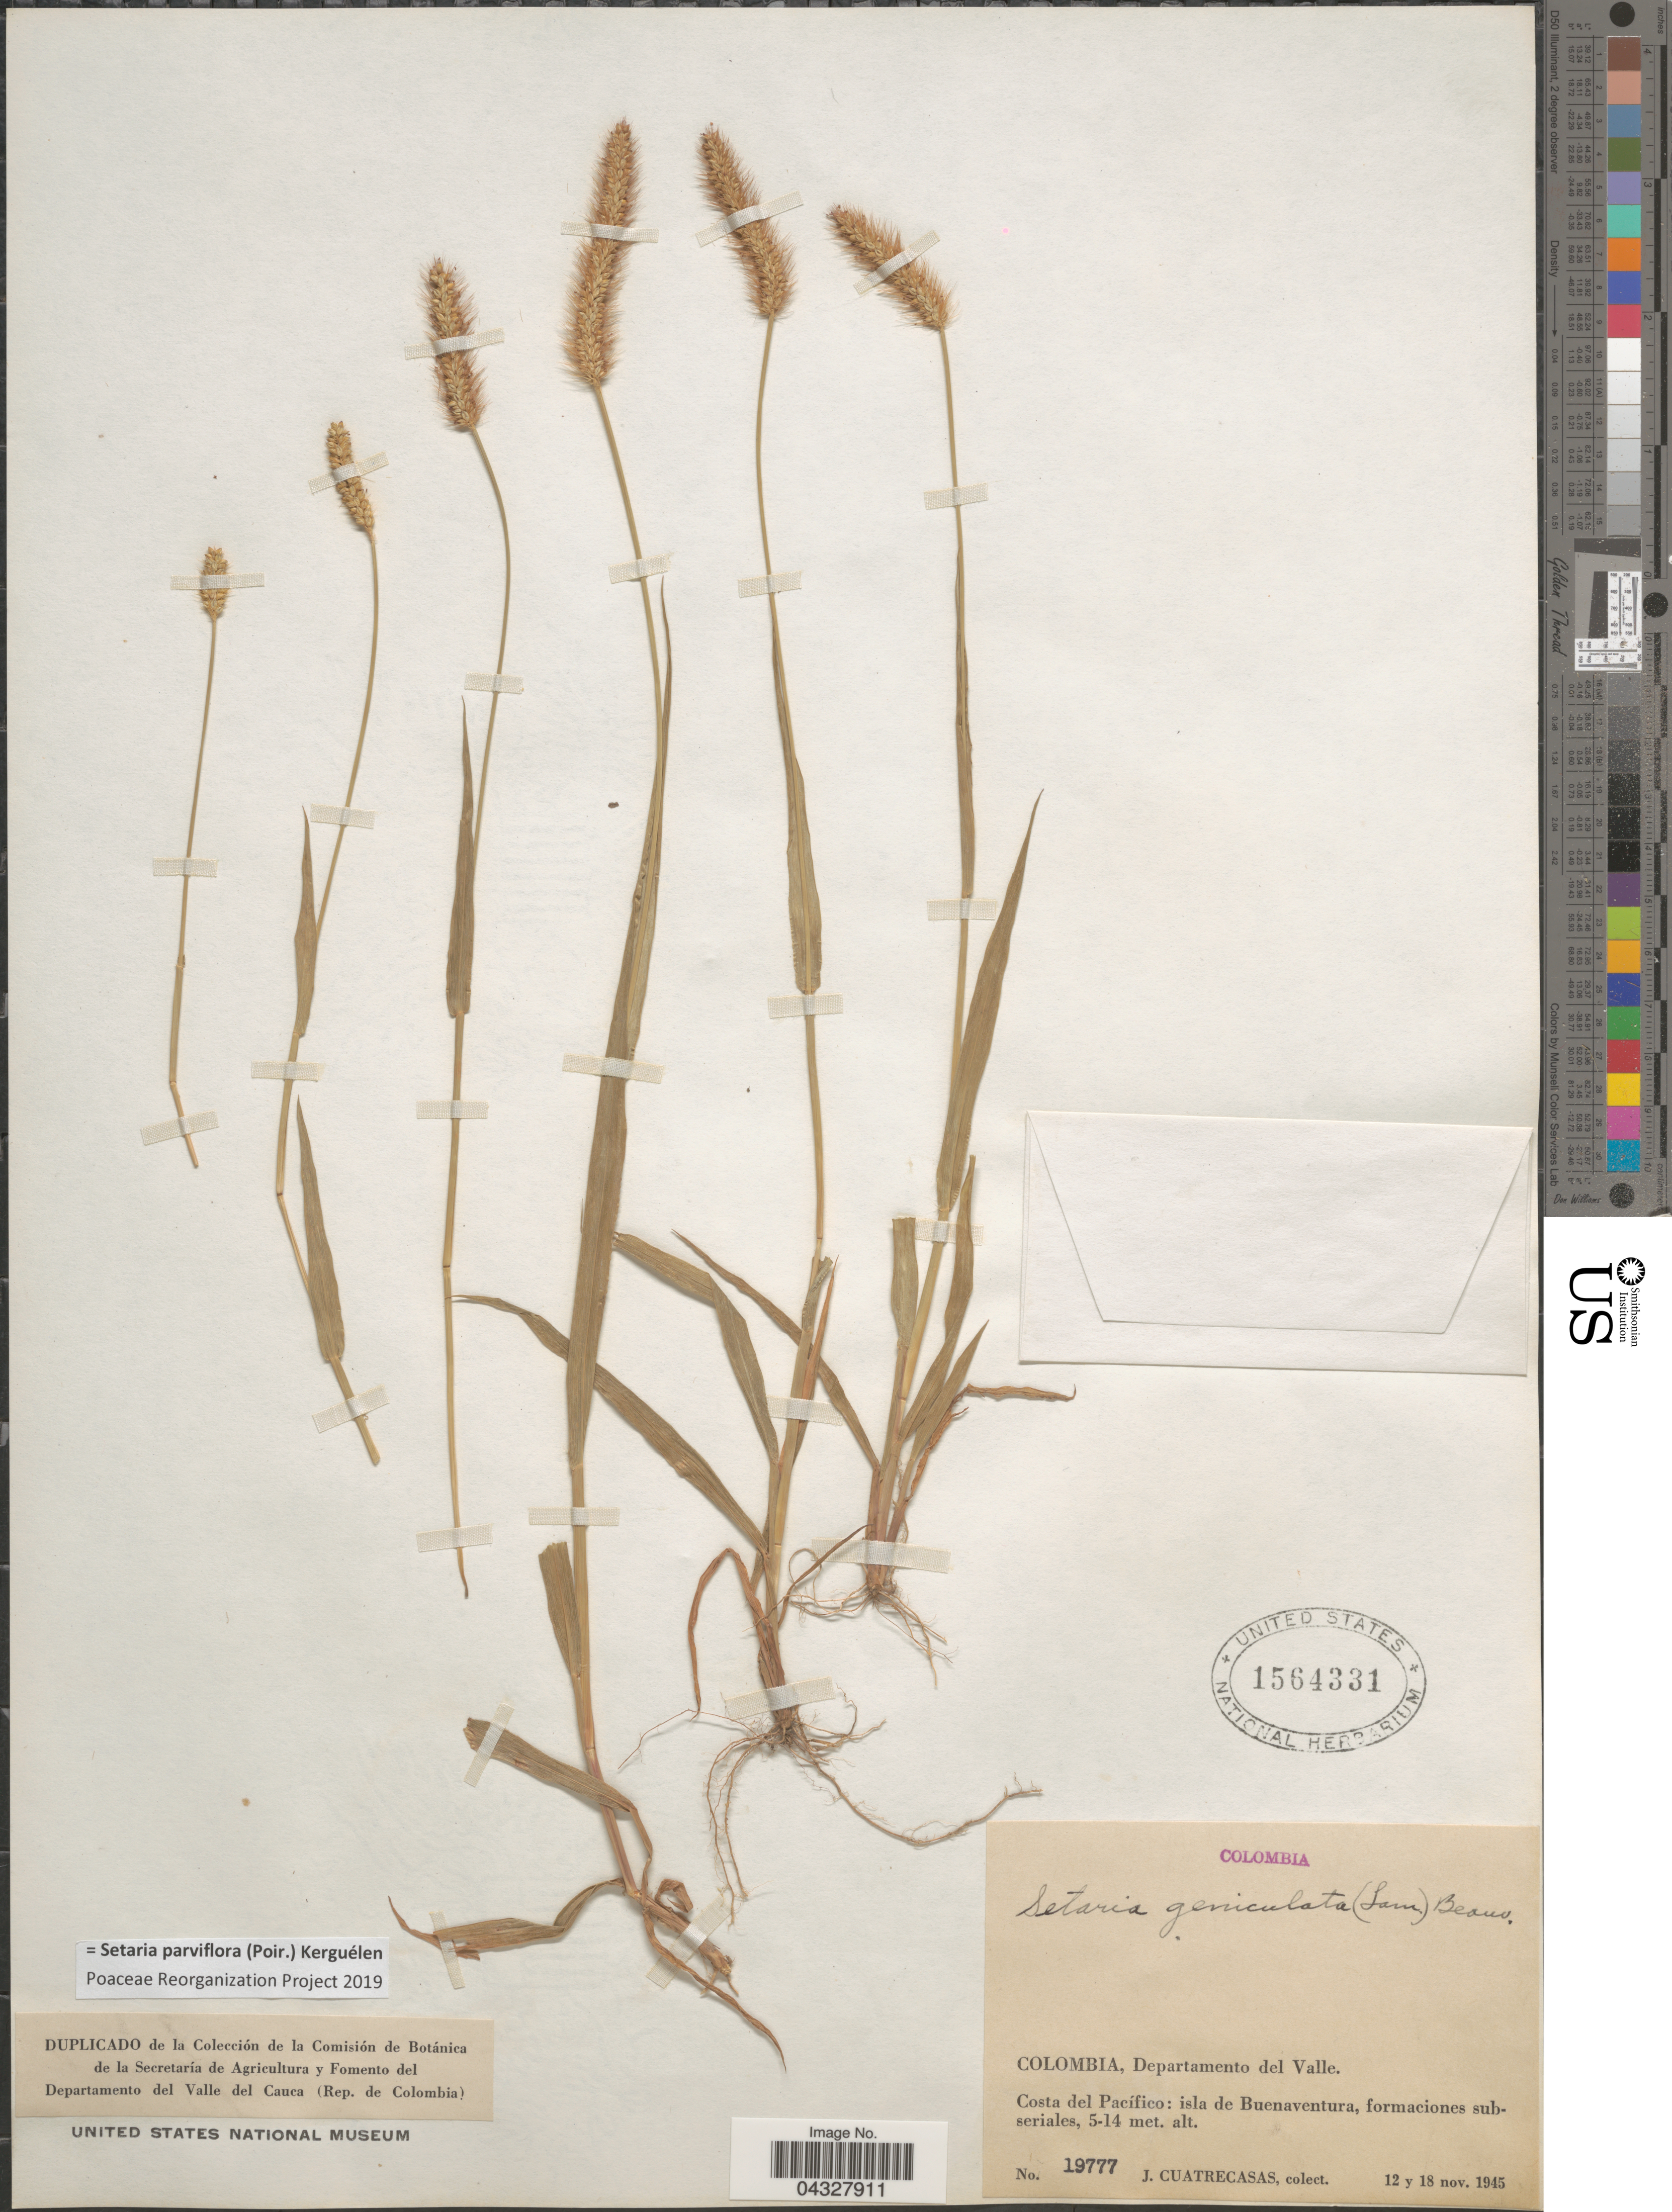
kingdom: Plantae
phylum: Tracheophyta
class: Liliopsida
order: Poales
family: Poaceae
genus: Setaria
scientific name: Setaria parviflora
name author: (Poir.) Kerguélen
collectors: J. Cuatrecasas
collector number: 19777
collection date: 1945-11-12/1945-11-18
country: Colombia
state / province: Valle del Cauca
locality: Departamento del Valle. Costa del Pacífico: isla de Buenaventura, formaciones subseriales.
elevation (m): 5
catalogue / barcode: US 1564331